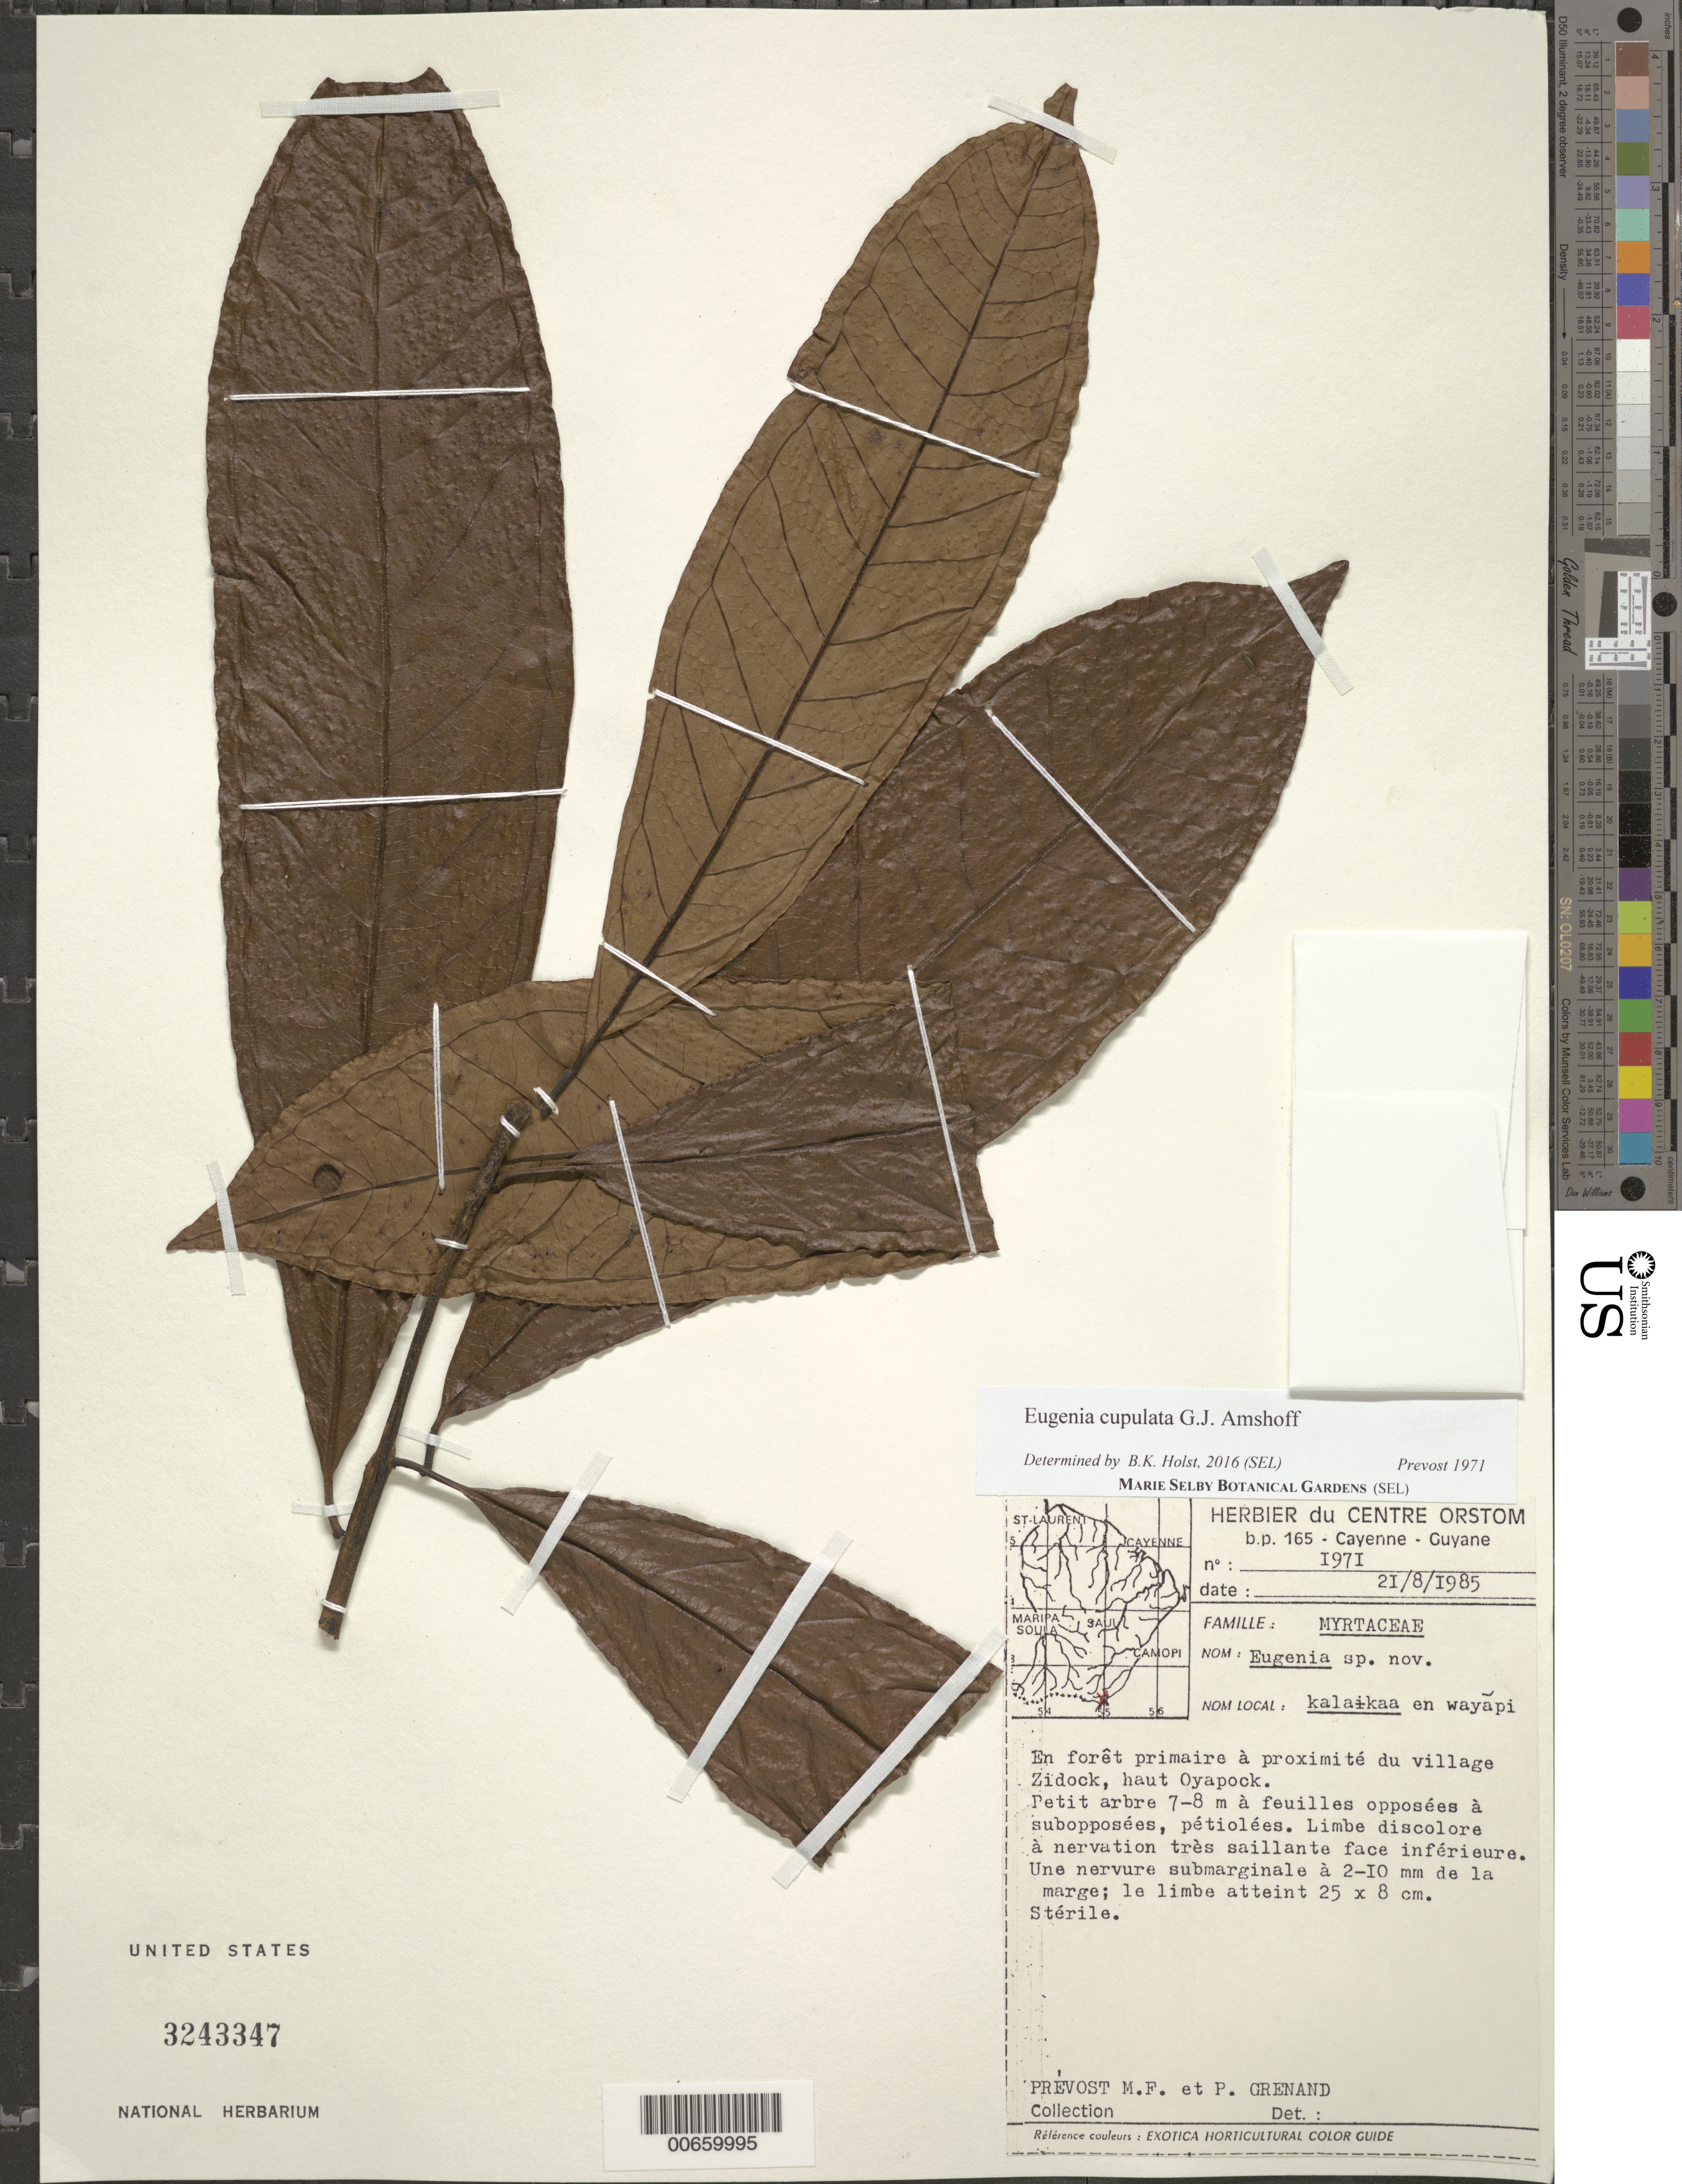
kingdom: Plantae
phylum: Tracheophyta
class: Magnoliopsida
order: Myrtales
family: Myrtaceae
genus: Eugenia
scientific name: Eugenia cupulata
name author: Amshoff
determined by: Holst, Bruce K.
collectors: M.-F. Prévost & P. Grenand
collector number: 1971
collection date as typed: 21-Aug-85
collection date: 1985-08-21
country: French Guiana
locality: Trois Sauts (Haut Oyapock), Zidockville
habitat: Primary forest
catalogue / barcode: US 3243347